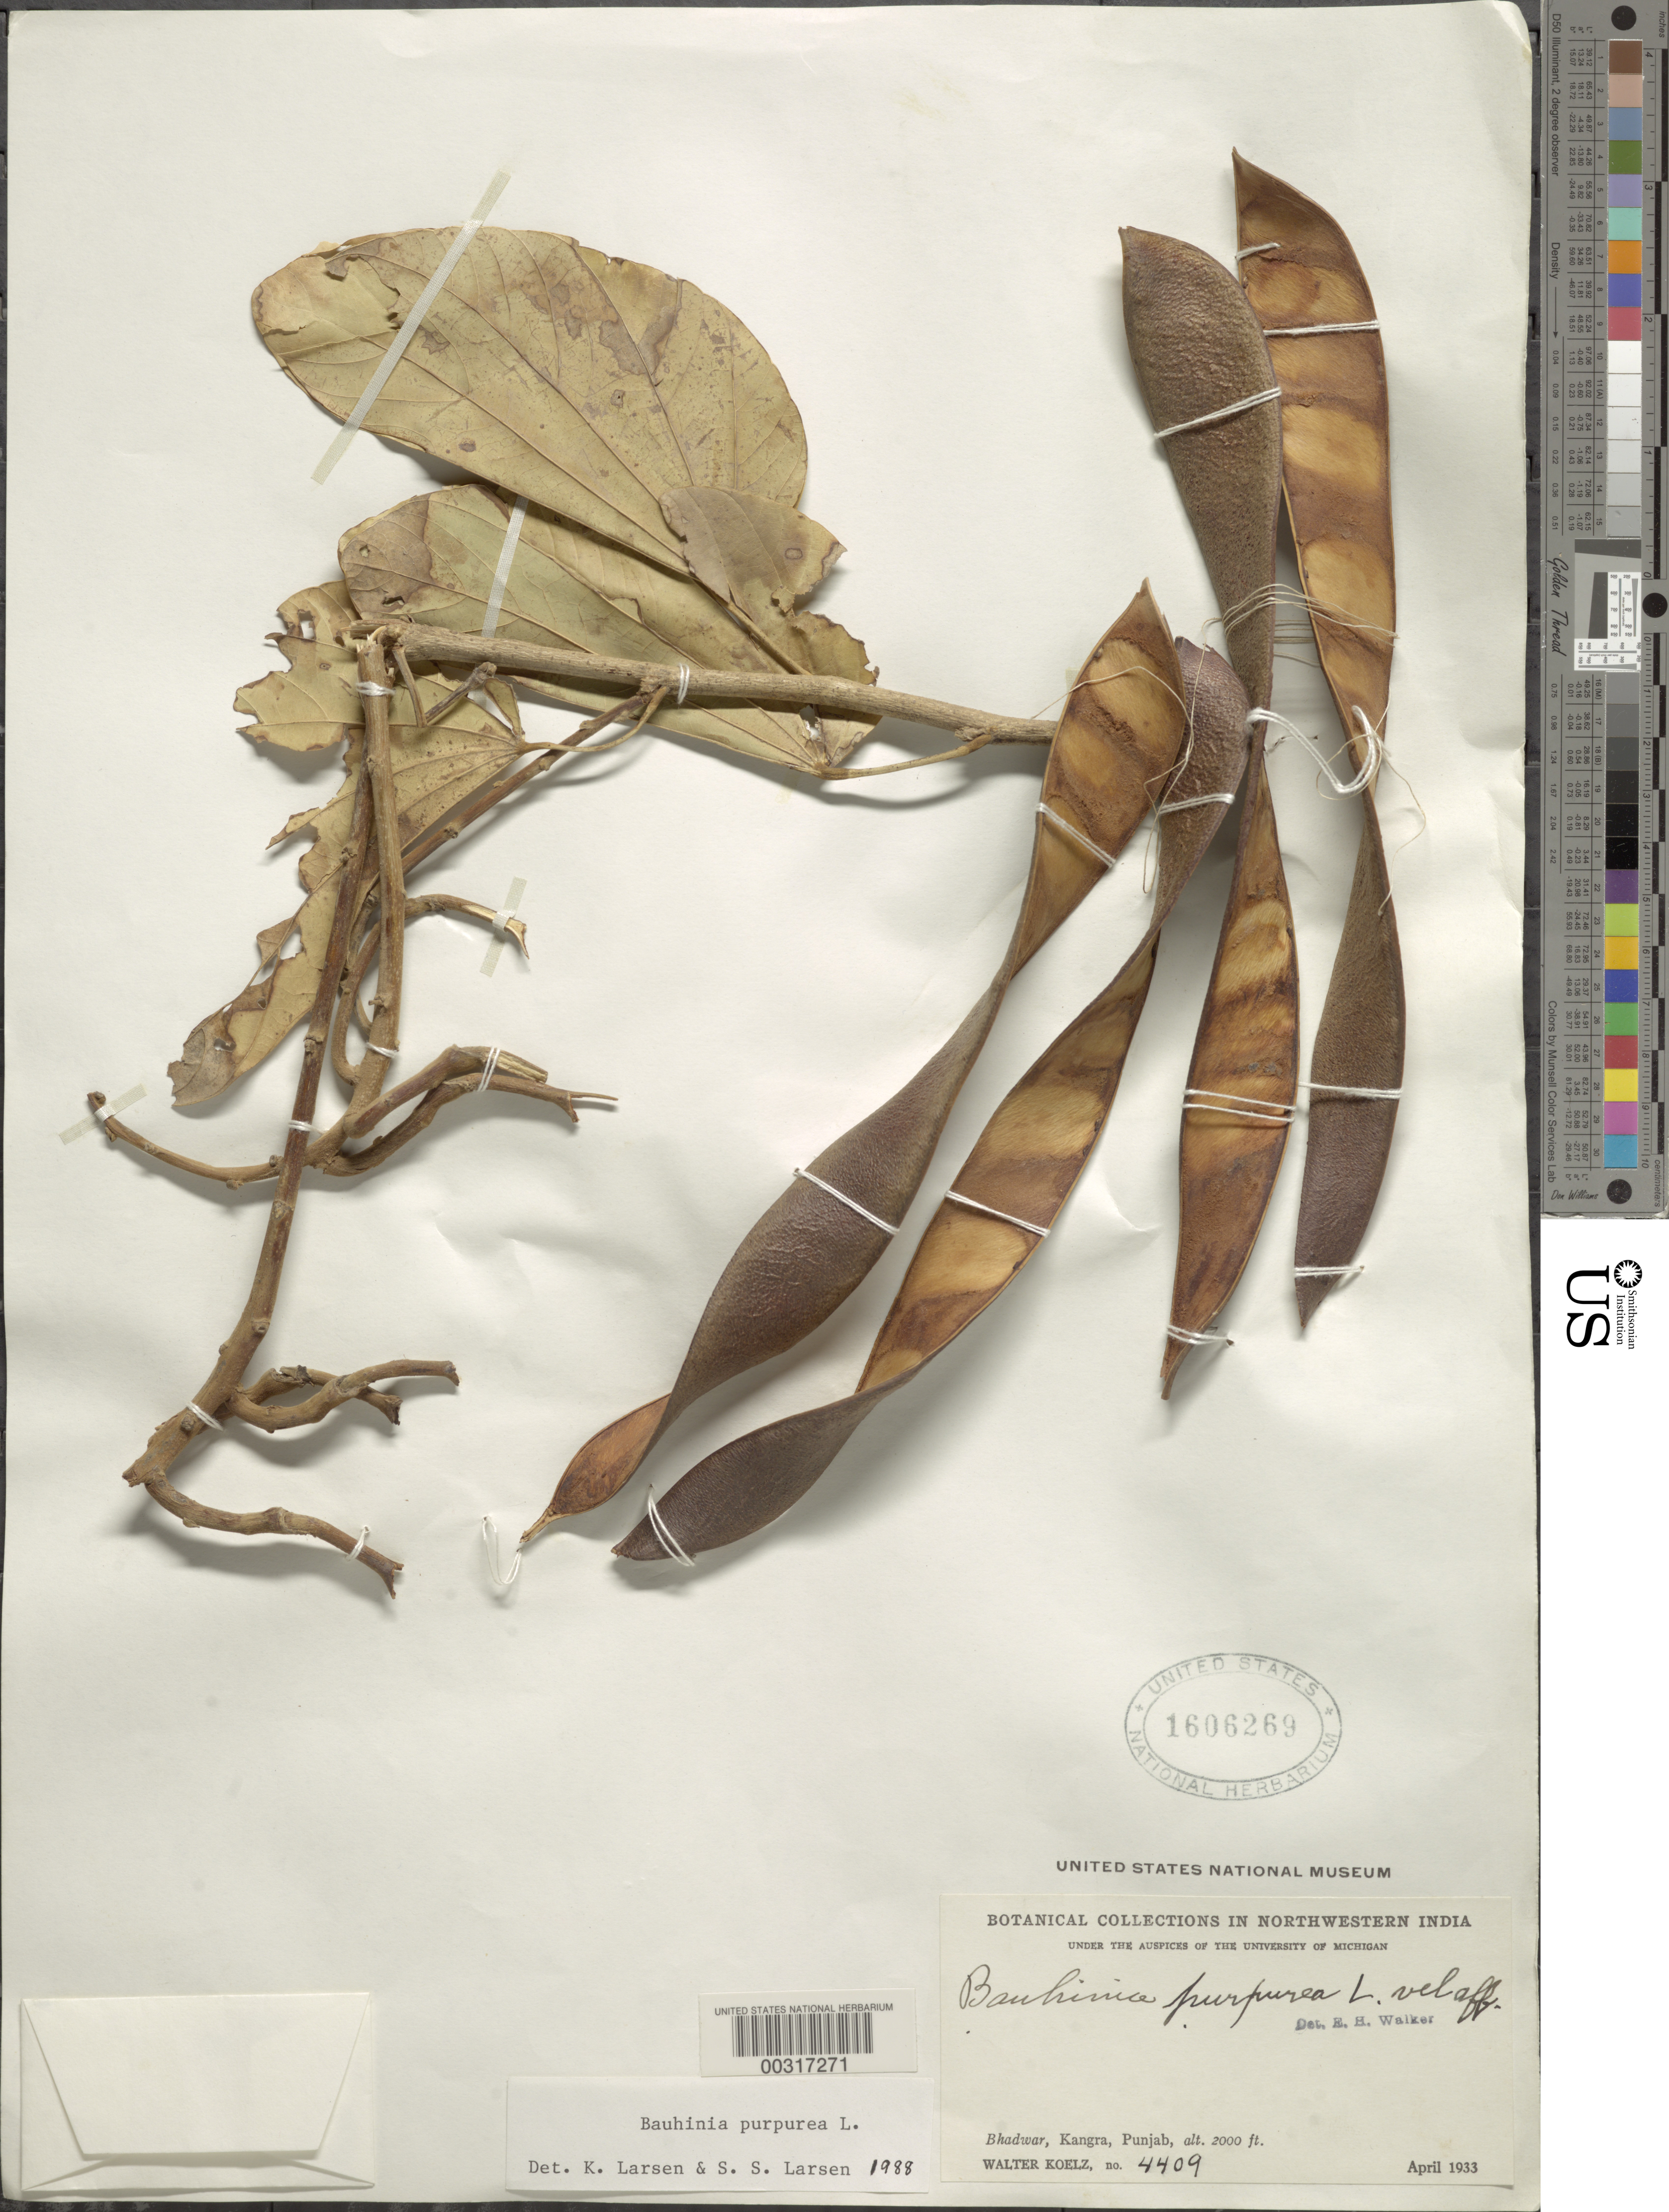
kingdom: Plantae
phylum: Tracheophyta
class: Magnoliopsida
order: Fabales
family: Fabaceae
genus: Bauhinia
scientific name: Bauhinia purpurea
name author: L.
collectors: W. N. Koelz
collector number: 4409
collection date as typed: Apr 1933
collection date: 1933-04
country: India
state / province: Himachal Pradesh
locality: Bhadwar, Kangra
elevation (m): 610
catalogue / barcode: US 1606269